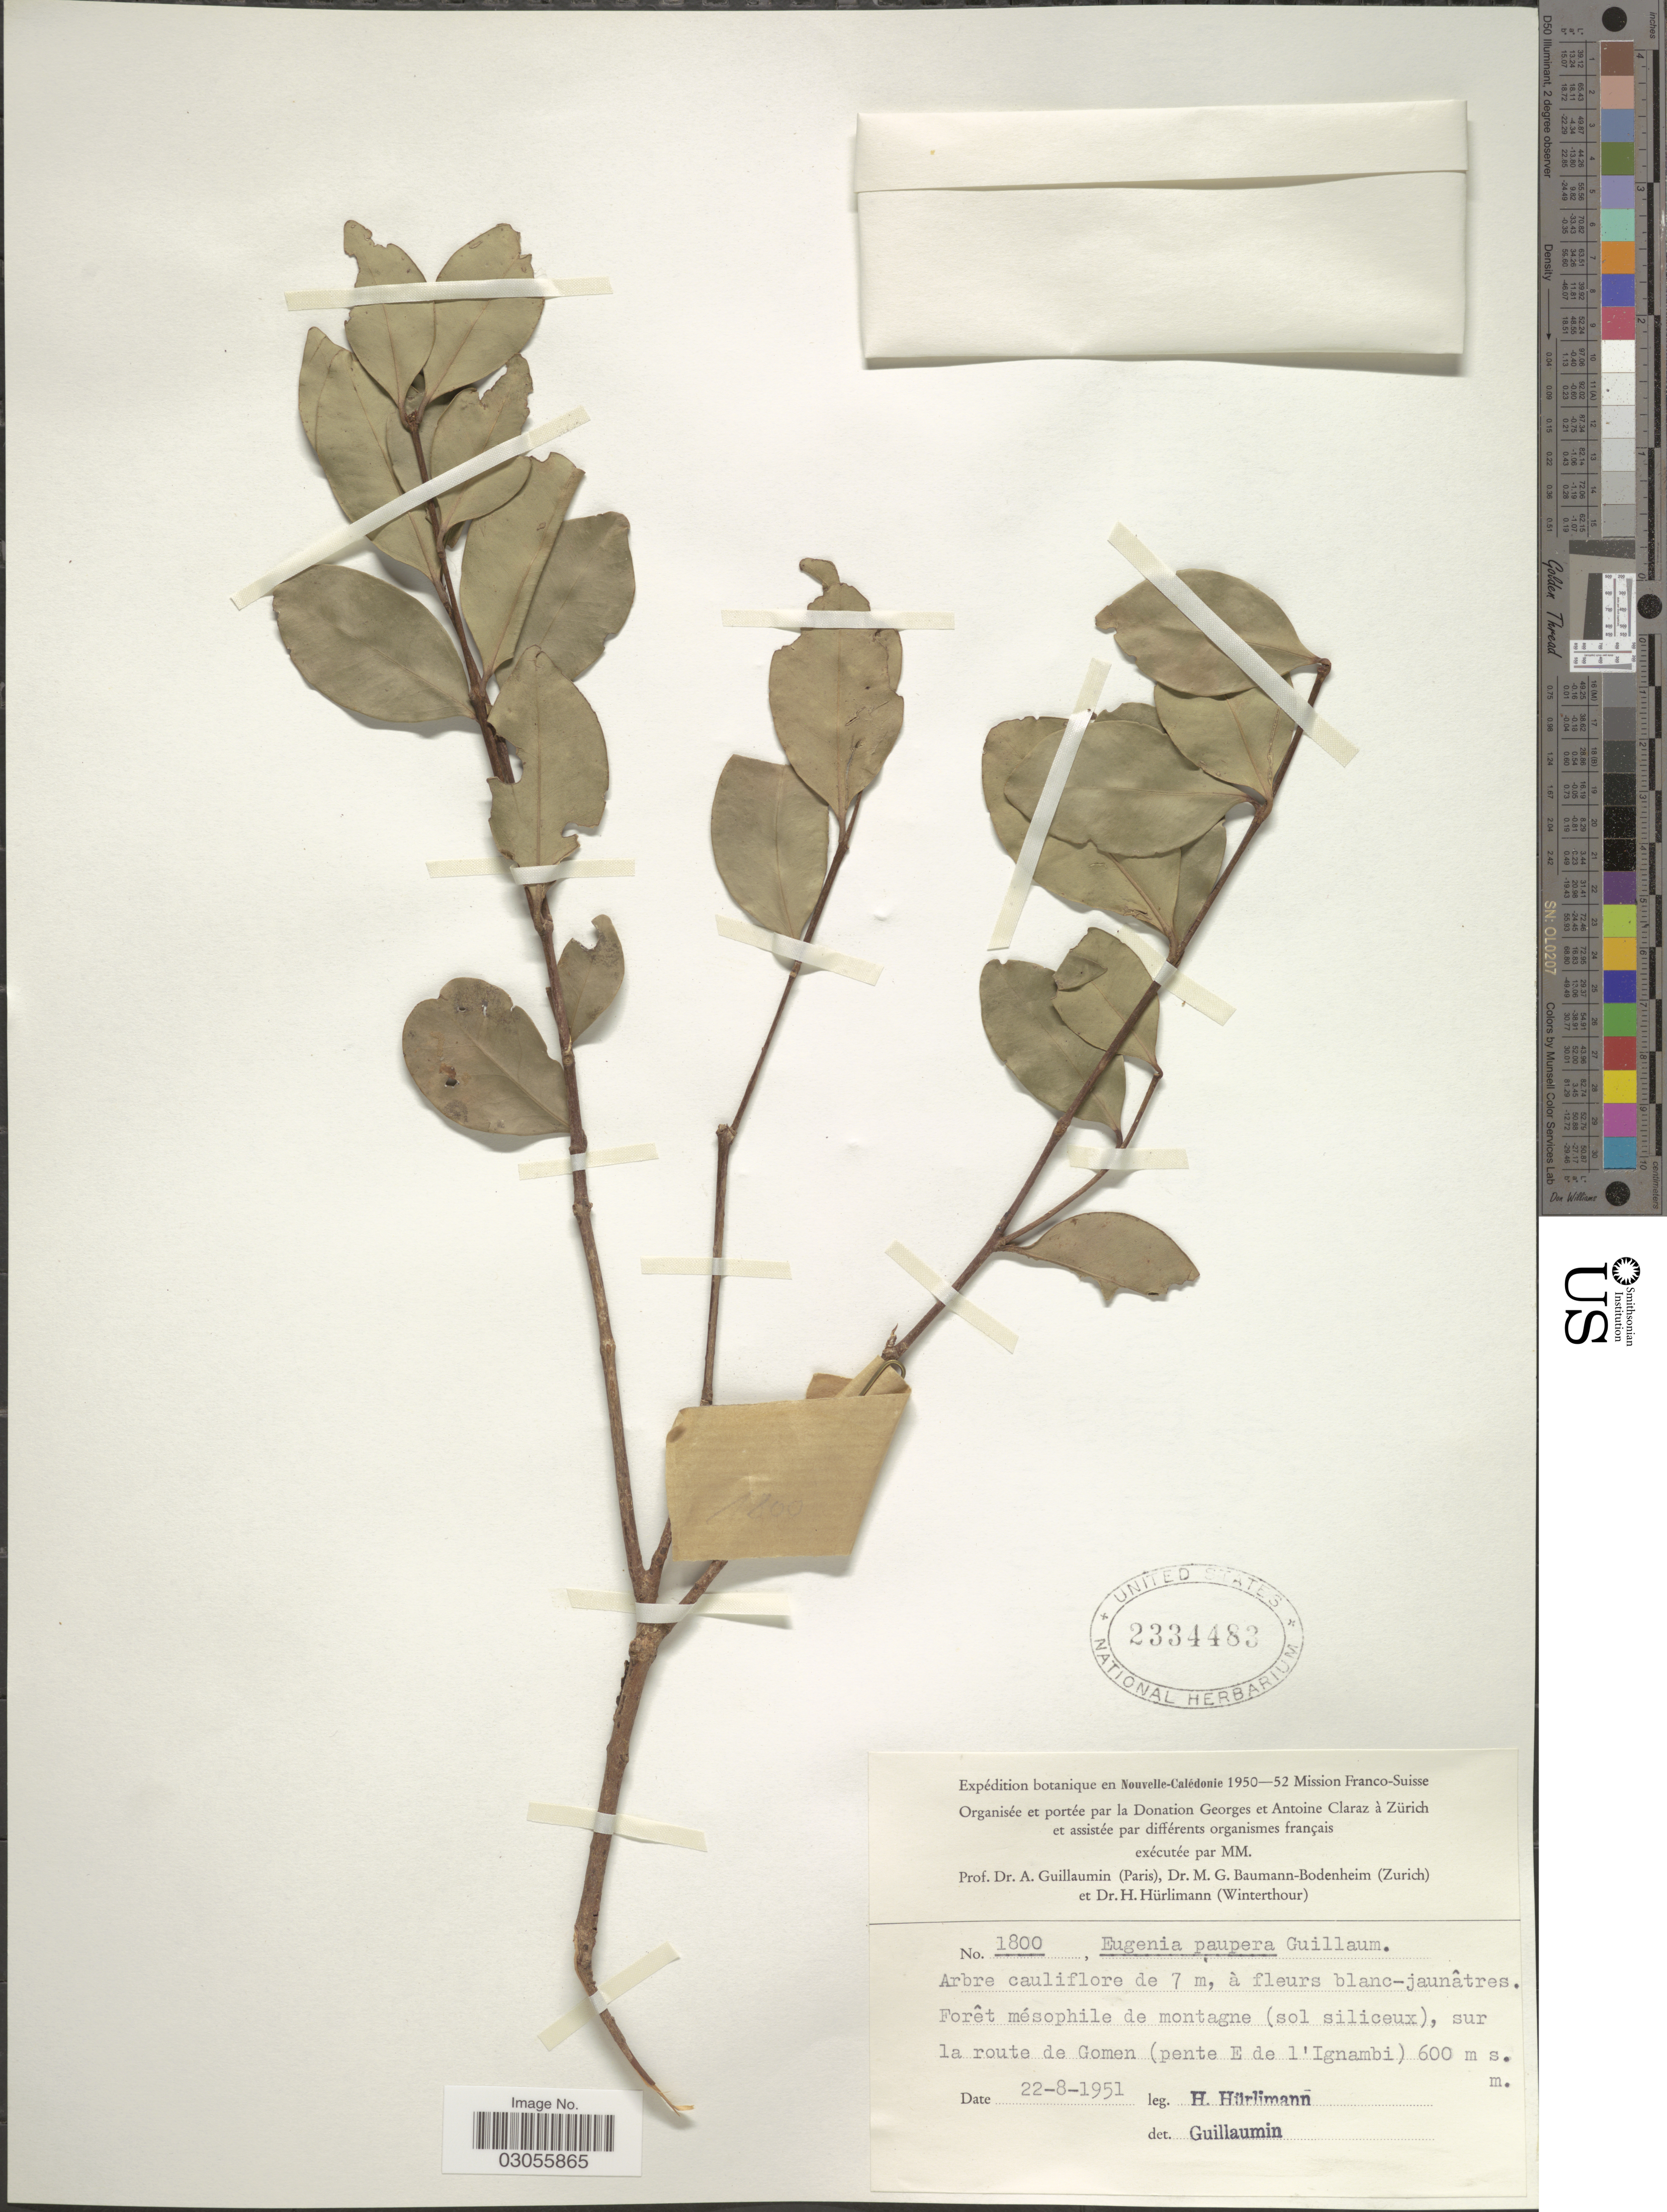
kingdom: Plantae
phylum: Tracheophyta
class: Magnoliopsida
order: Myrtales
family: Myrtaceae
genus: Eugenia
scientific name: Eugenia uniflora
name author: L.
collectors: H. Hürlimann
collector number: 1800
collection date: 1951-08-22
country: New Caledonia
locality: En Nouvelle-Calédonie. Sur la route de Gomen (pente E de l'Ingambi).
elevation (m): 600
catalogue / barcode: US 2334483